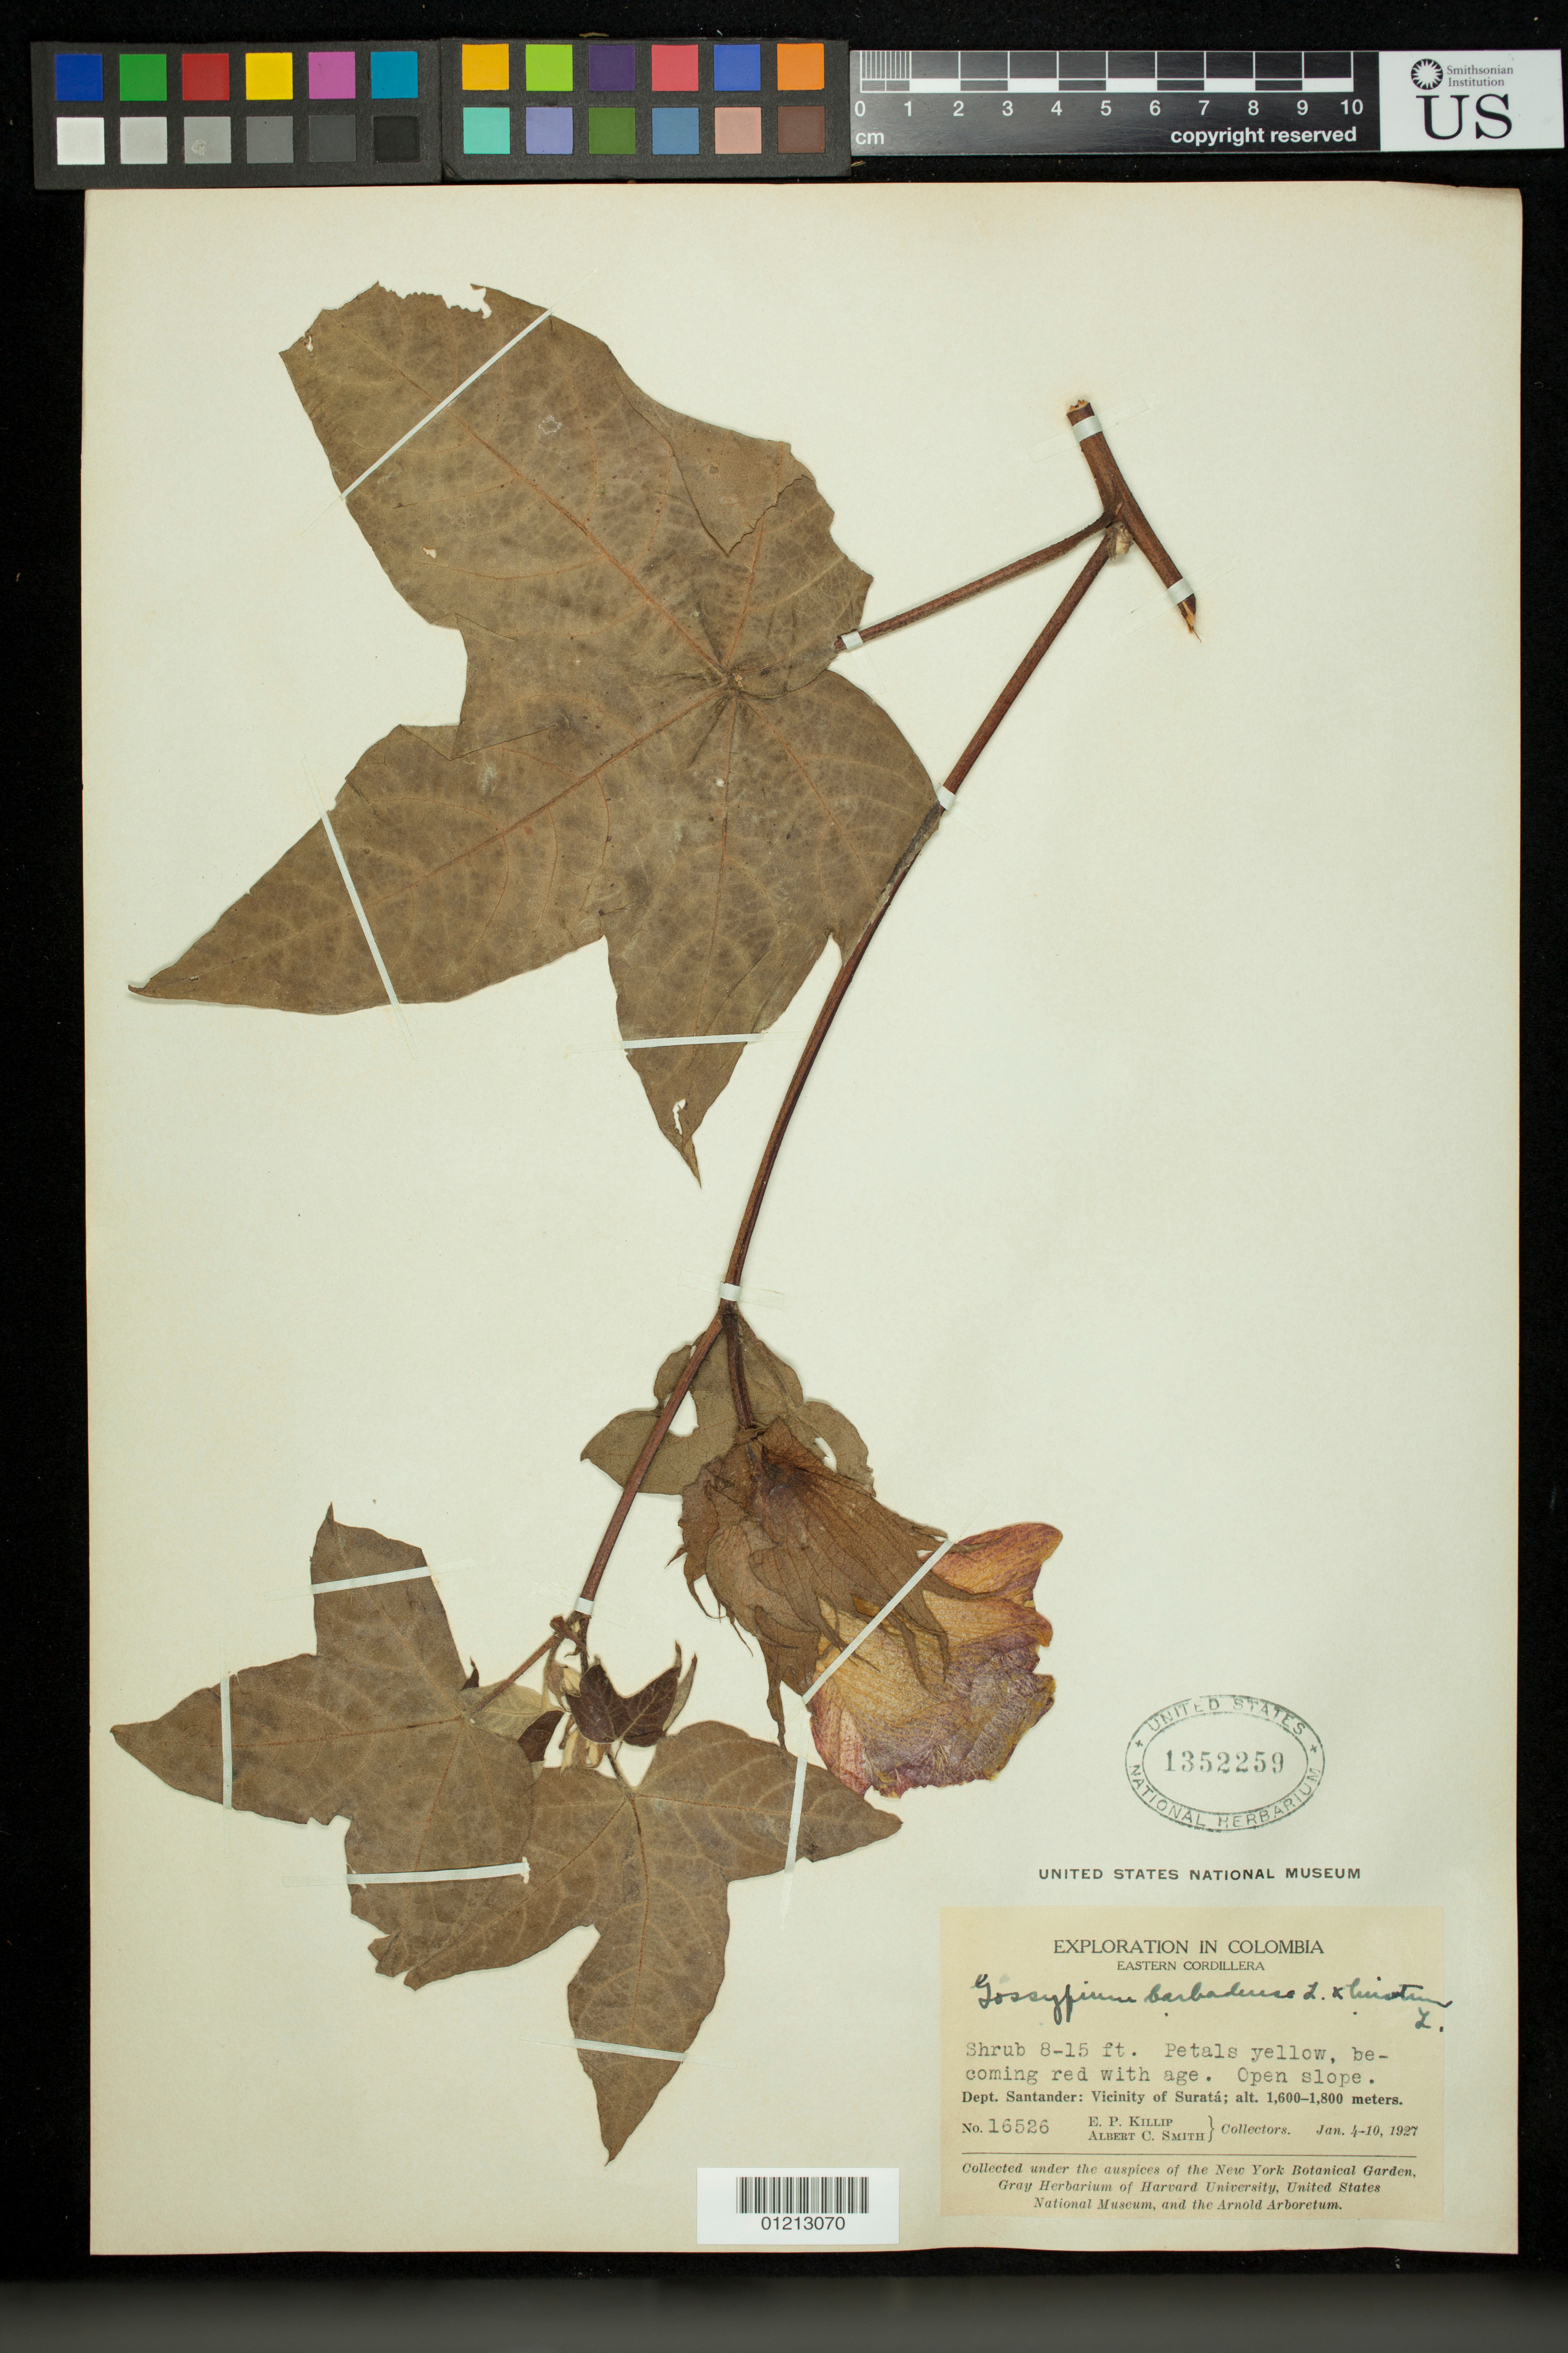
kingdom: Plantae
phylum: Tracheophyta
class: Magnoliopsida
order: Malvales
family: Malvaceae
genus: Gossypium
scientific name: Gossypium peruvianum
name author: Cav.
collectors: E. P. Killip & A. C. Smith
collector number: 16526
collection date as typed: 04 Jan 1927 to 10 Jan 1927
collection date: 1927-01-04/1927-01-10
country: Colombia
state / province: Santander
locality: Vicinity of Surata.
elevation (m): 1600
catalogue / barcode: US 1352259